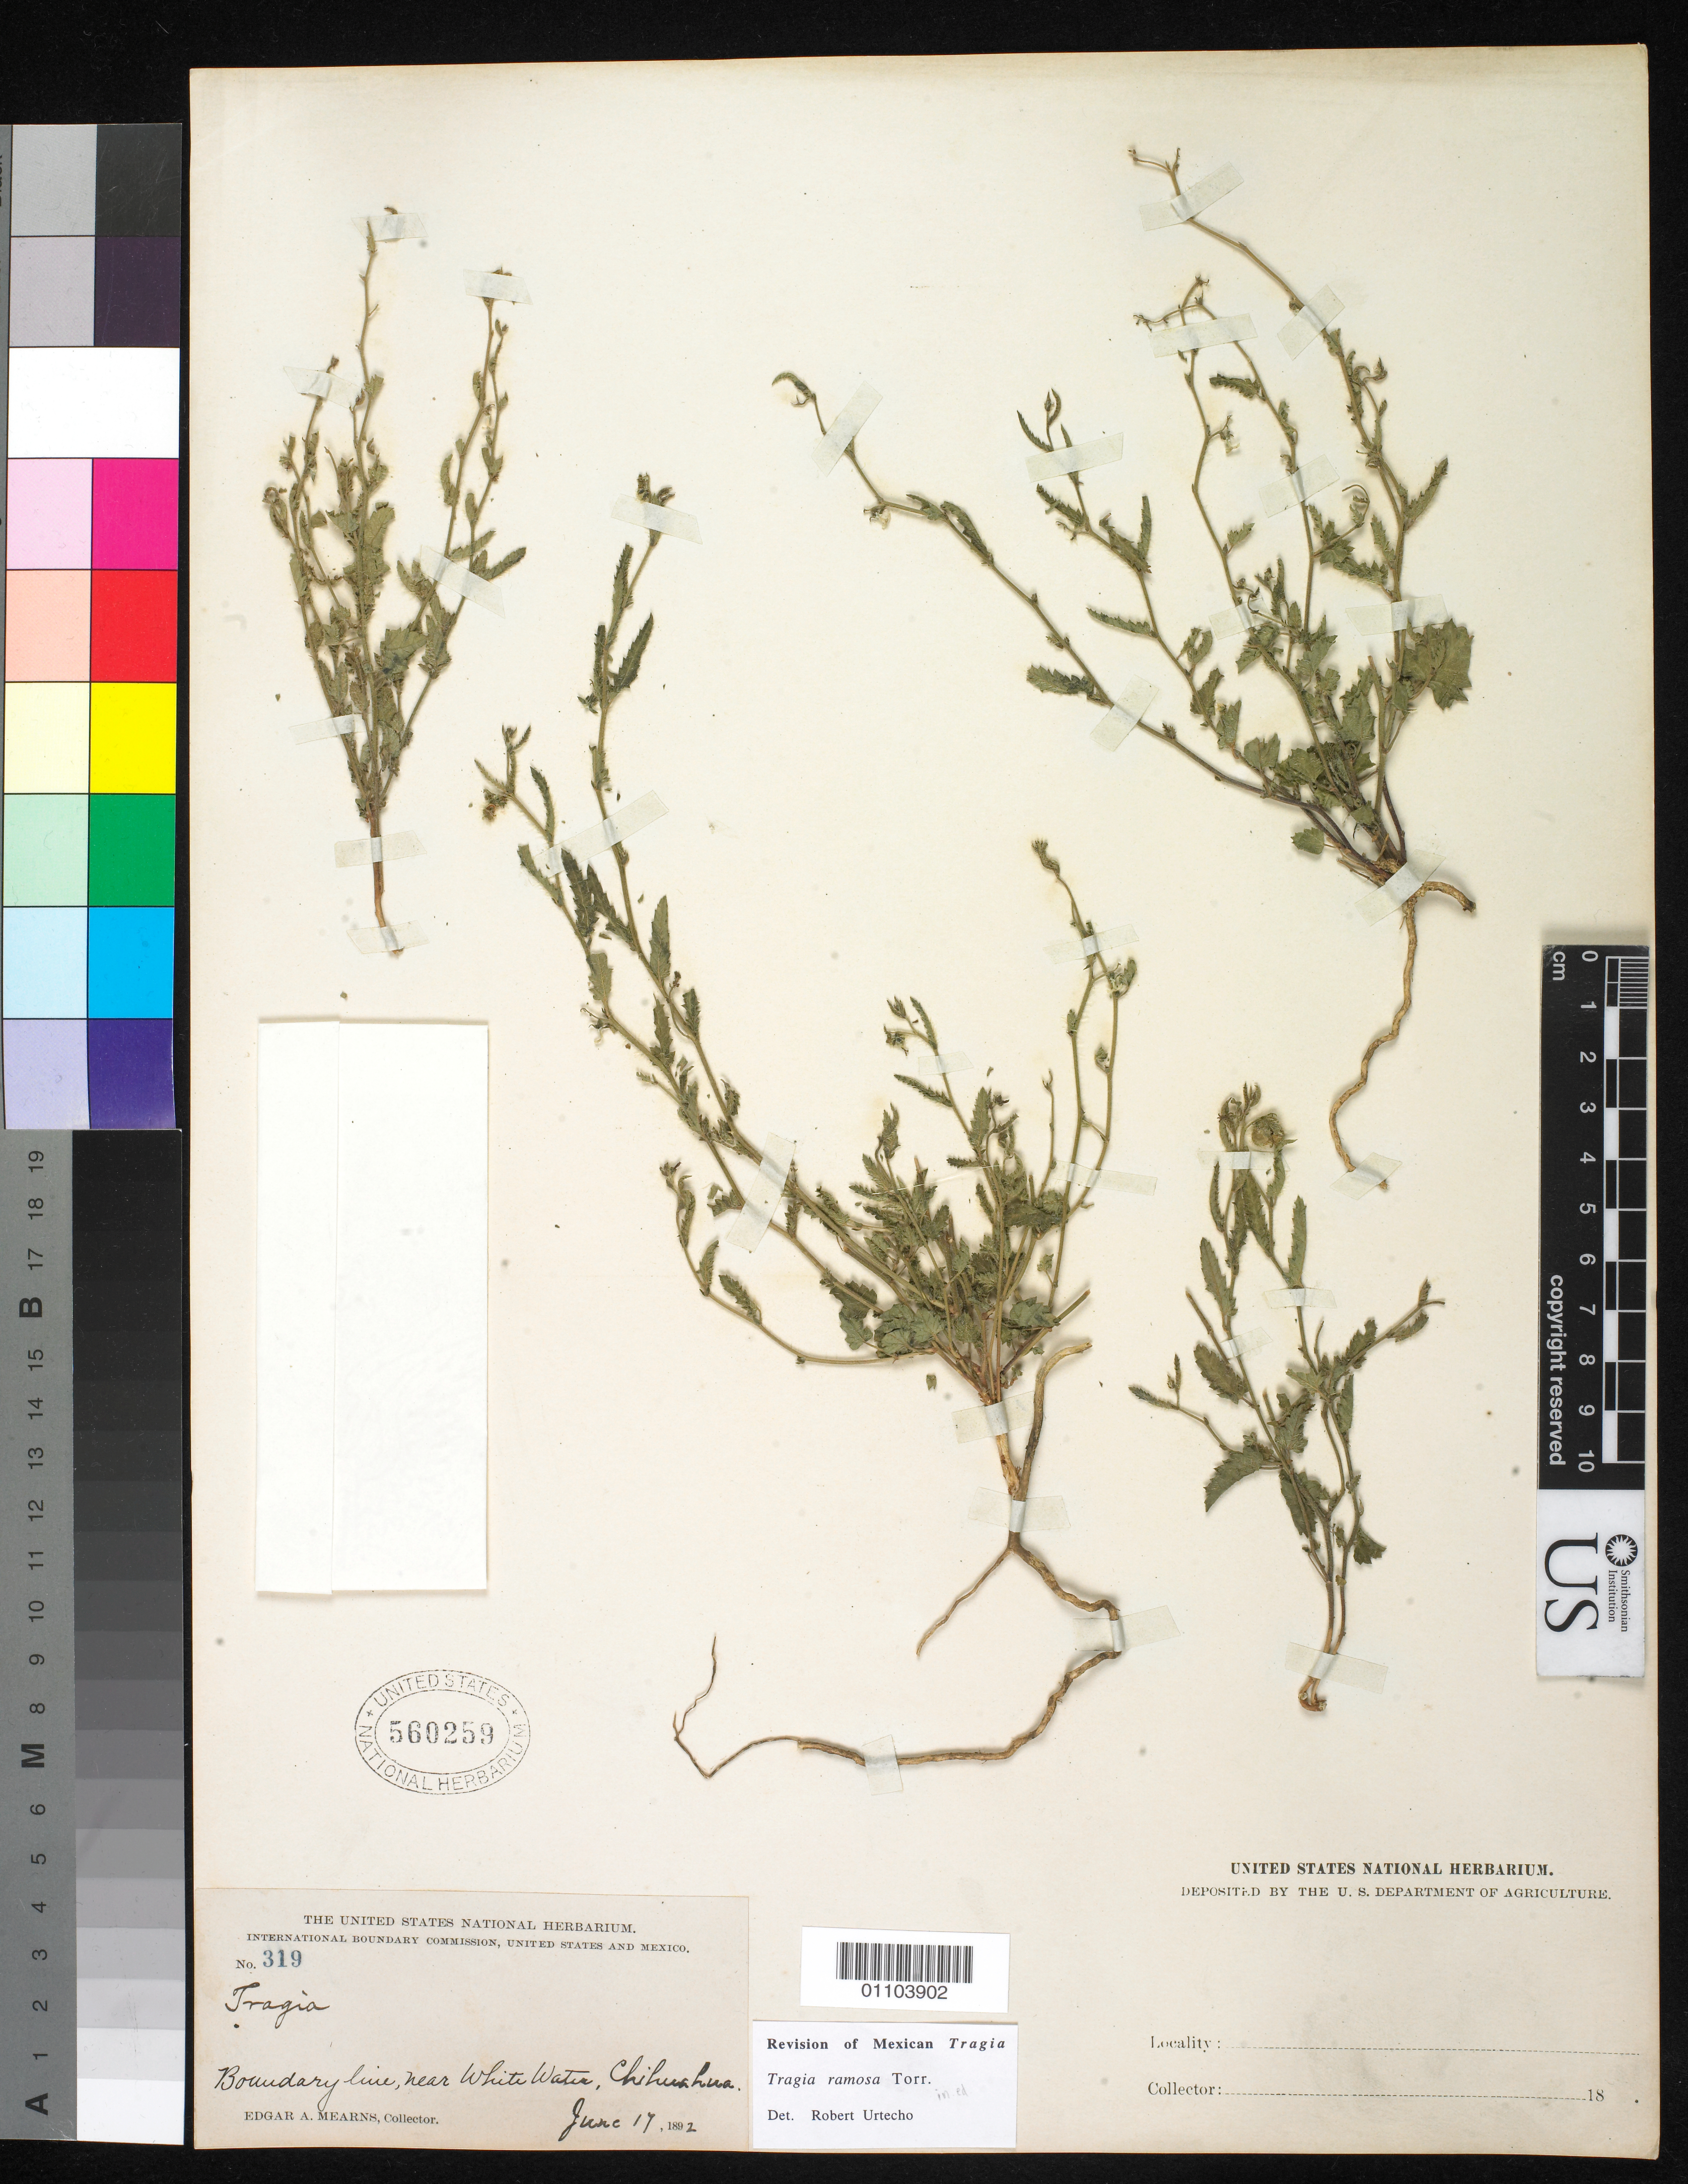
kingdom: Plantae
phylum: Tracheophyta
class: Magnoliopsida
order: Malpighiales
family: Euphorbiaceae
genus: Tragia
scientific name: Tragia ramosa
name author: Torr.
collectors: E. A. Mearns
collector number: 319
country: Mexico / United States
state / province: Chihuahua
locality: Chihuahua, Boundary line near White Water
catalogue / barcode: US 560259